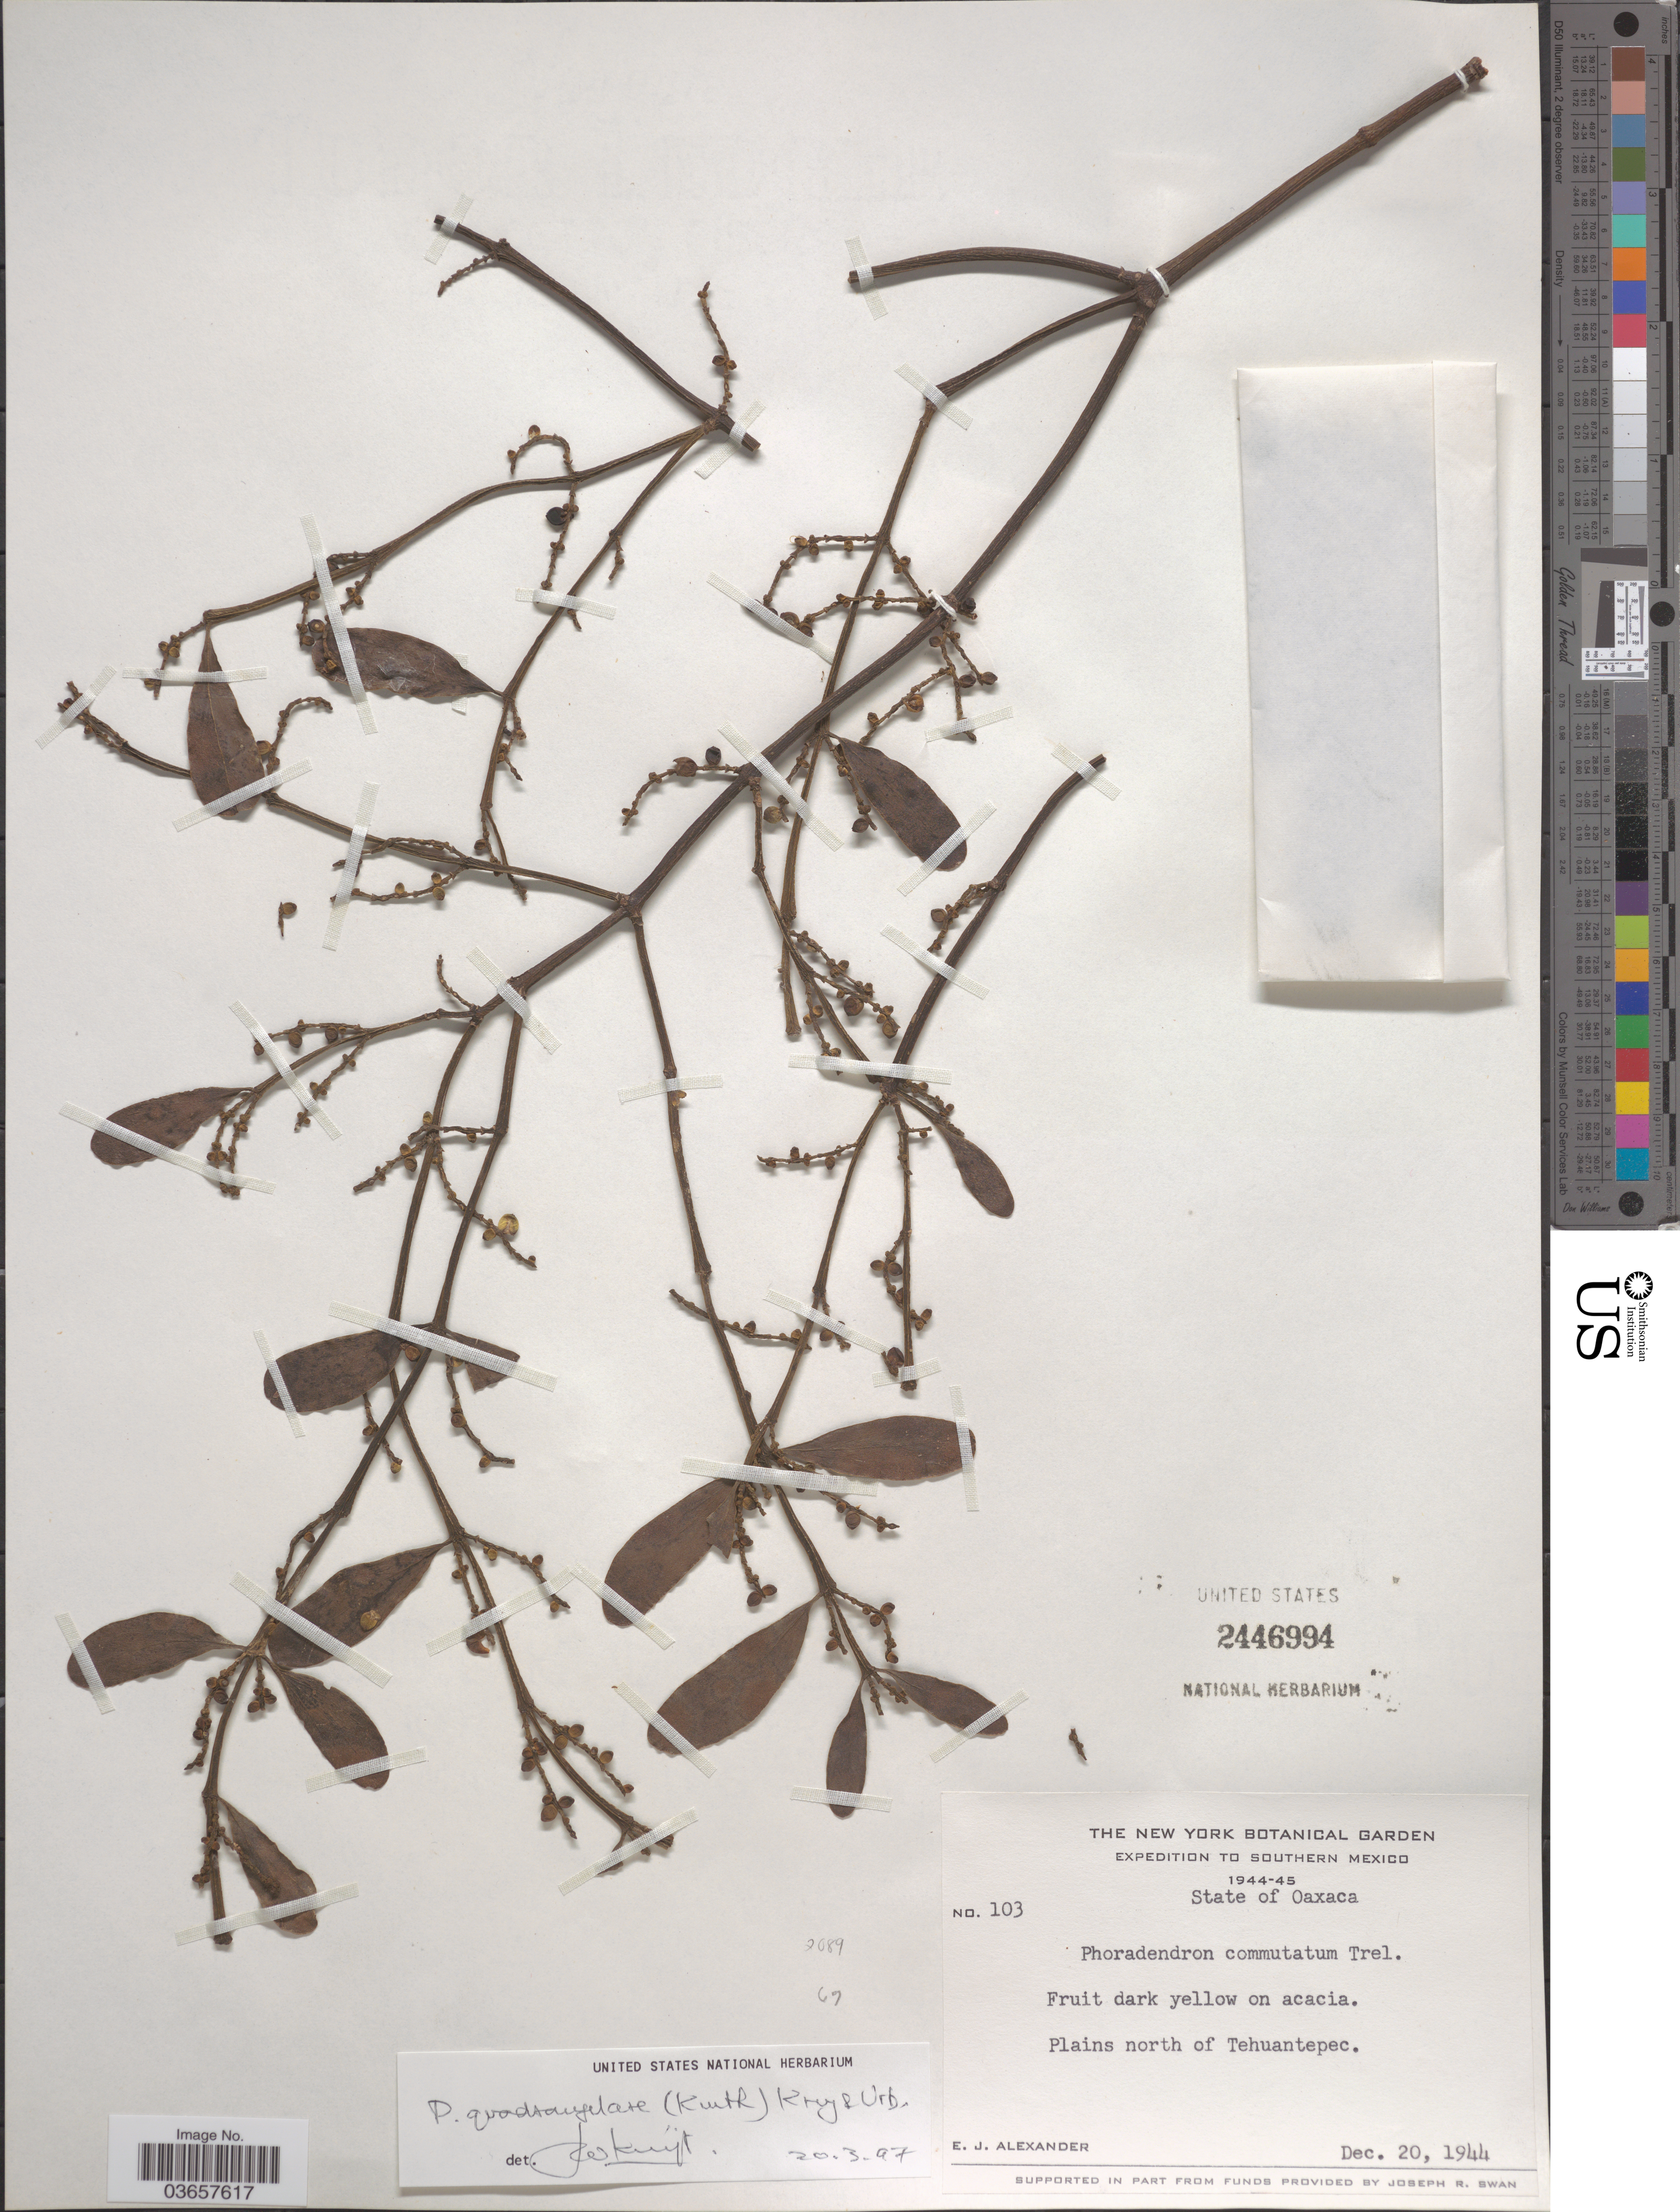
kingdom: Plantae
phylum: Tracheophyta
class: Magnoliopsida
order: Santalales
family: Viscaceae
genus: Phoradendron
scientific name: Phoradendron quadrangulare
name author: (Kunth) Griseb.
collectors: E. J. Alexander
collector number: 103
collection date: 1944-12-20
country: Mexico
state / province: Oaxaca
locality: Southern Mexico. Plains north of Tehuantepec.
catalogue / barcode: US 2446994